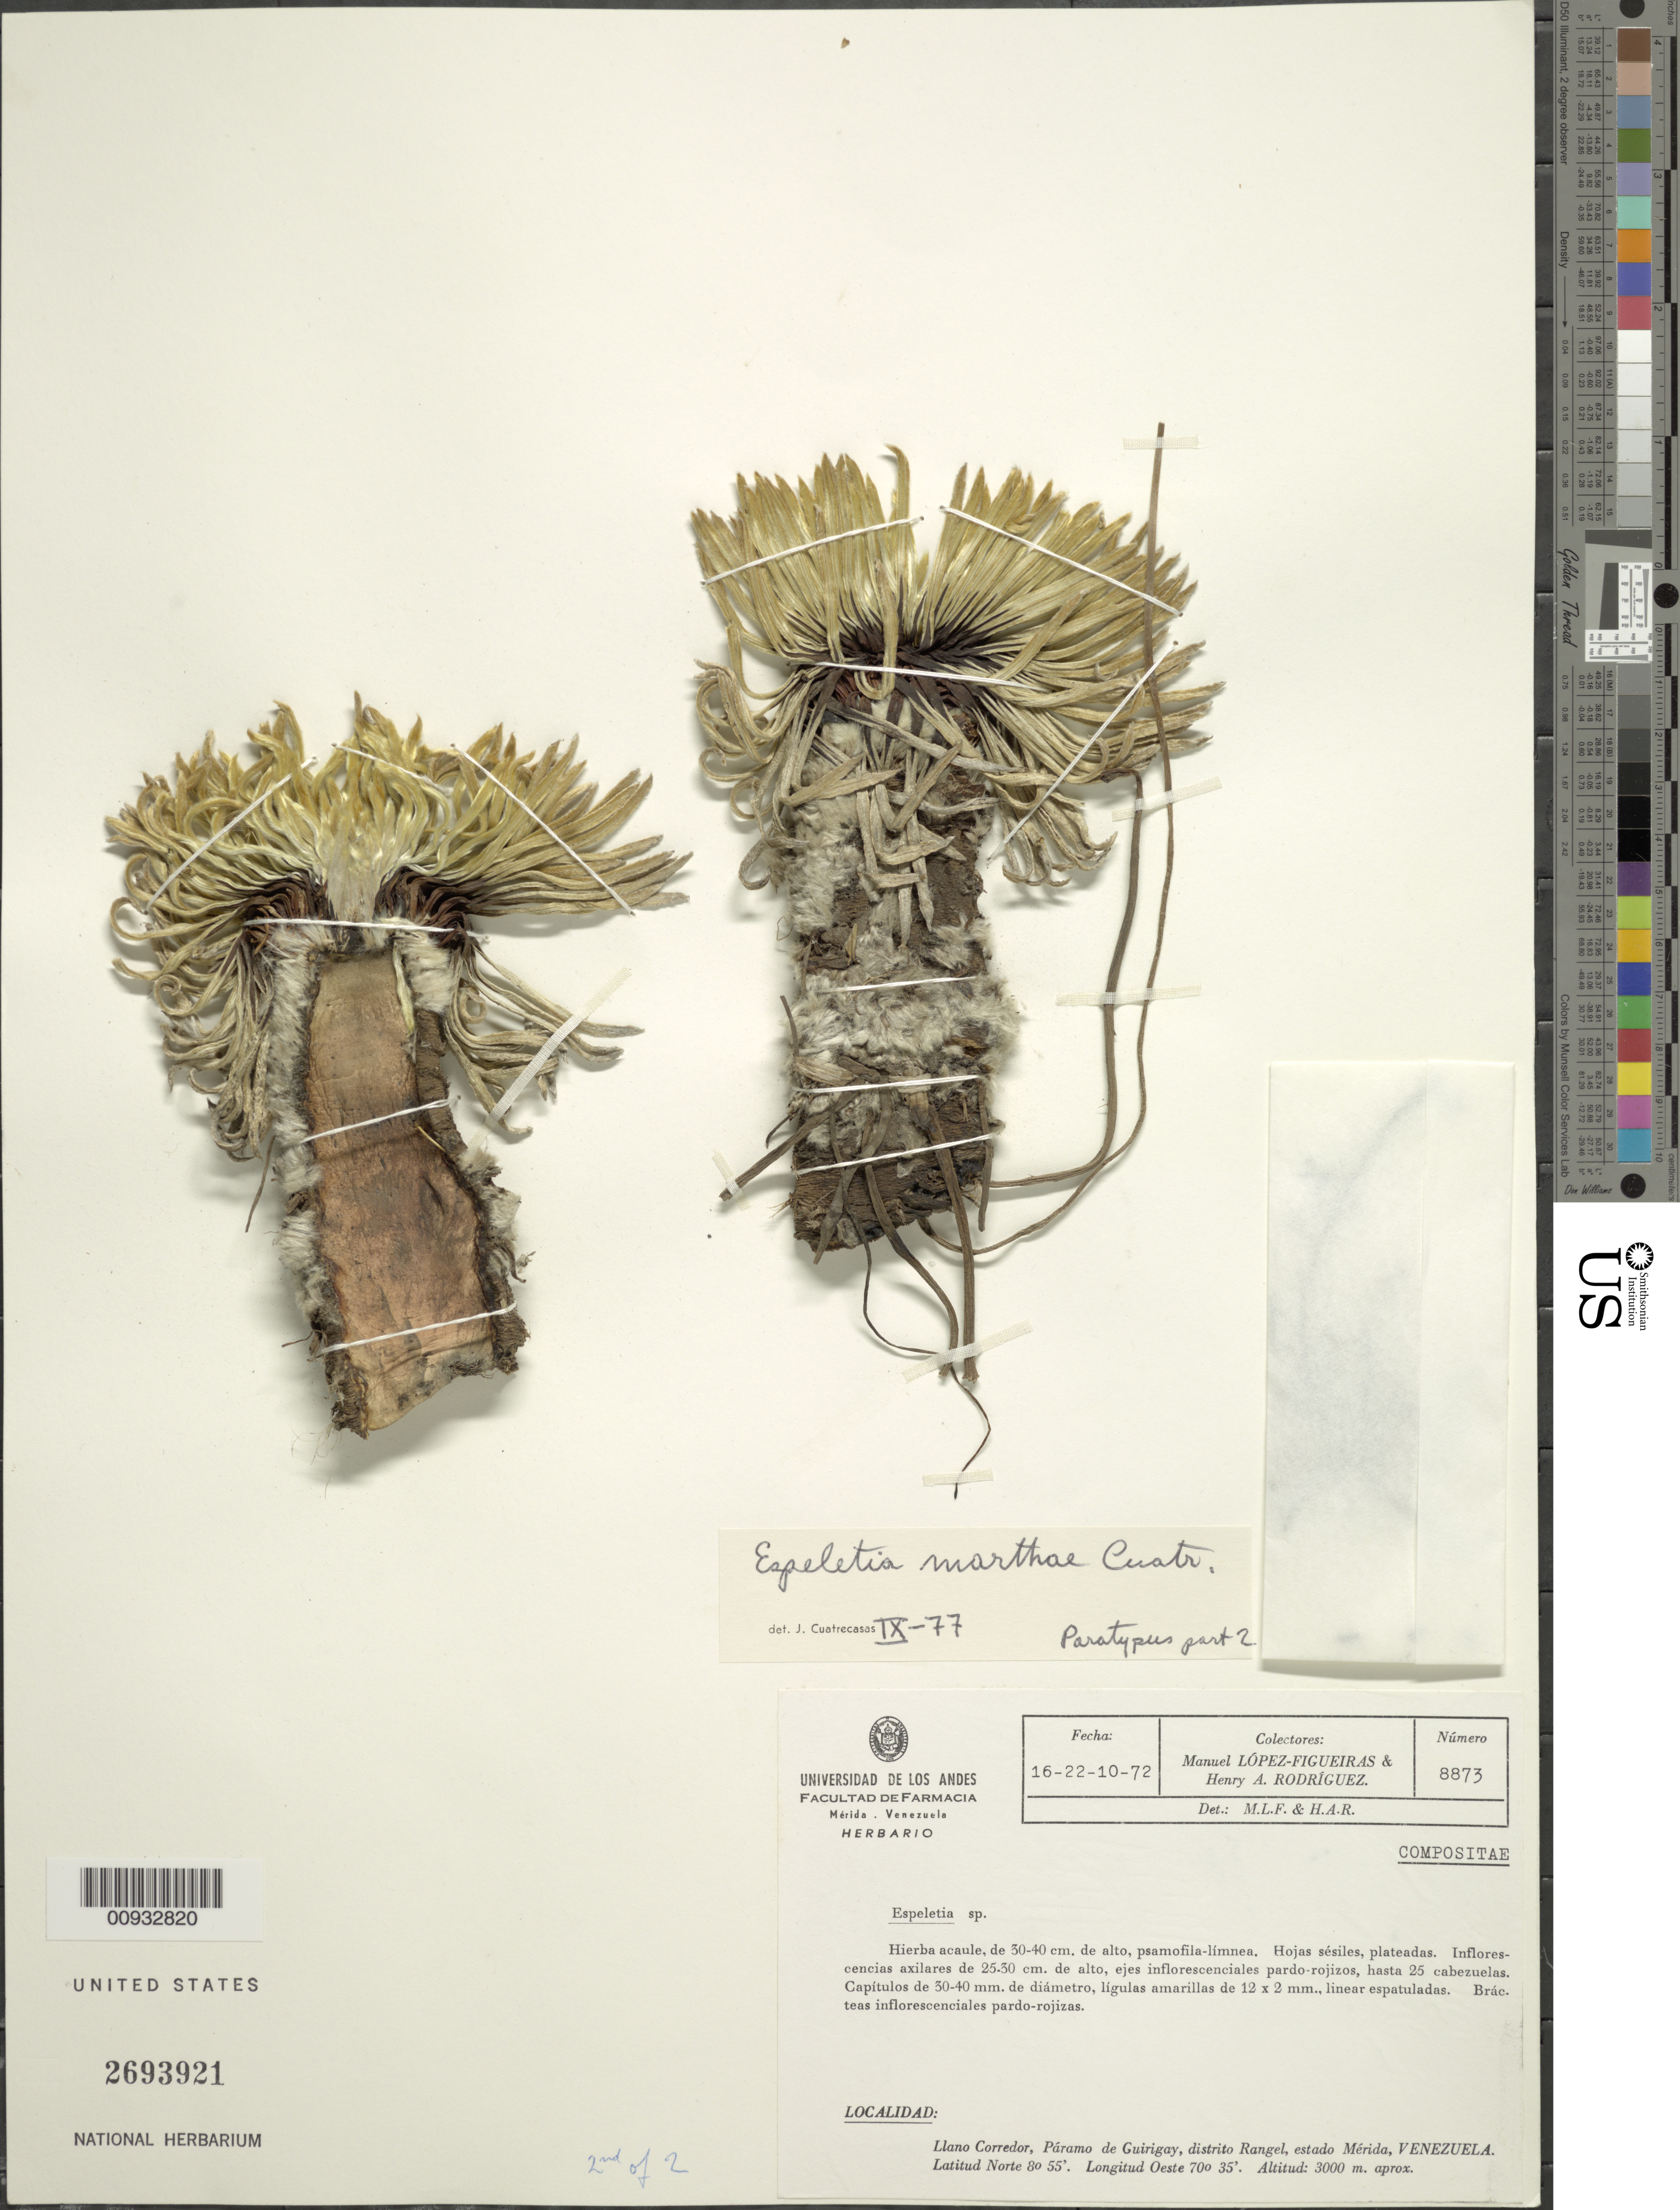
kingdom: Plantae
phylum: Tracheophyta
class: Magnoliopsida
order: Asterales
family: Asteraceae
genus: Espeletia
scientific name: Espeletia marthae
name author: Cuatrec.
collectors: M. López Figueiras & H. A. Rodriguez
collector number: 8873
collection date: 1972-10-16/1972-10-22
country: Venezuela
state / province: Mérida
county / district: Rangel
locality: Páramo de Guirigay. Llano Corredor.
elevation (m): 3000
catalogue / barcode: US 2693921